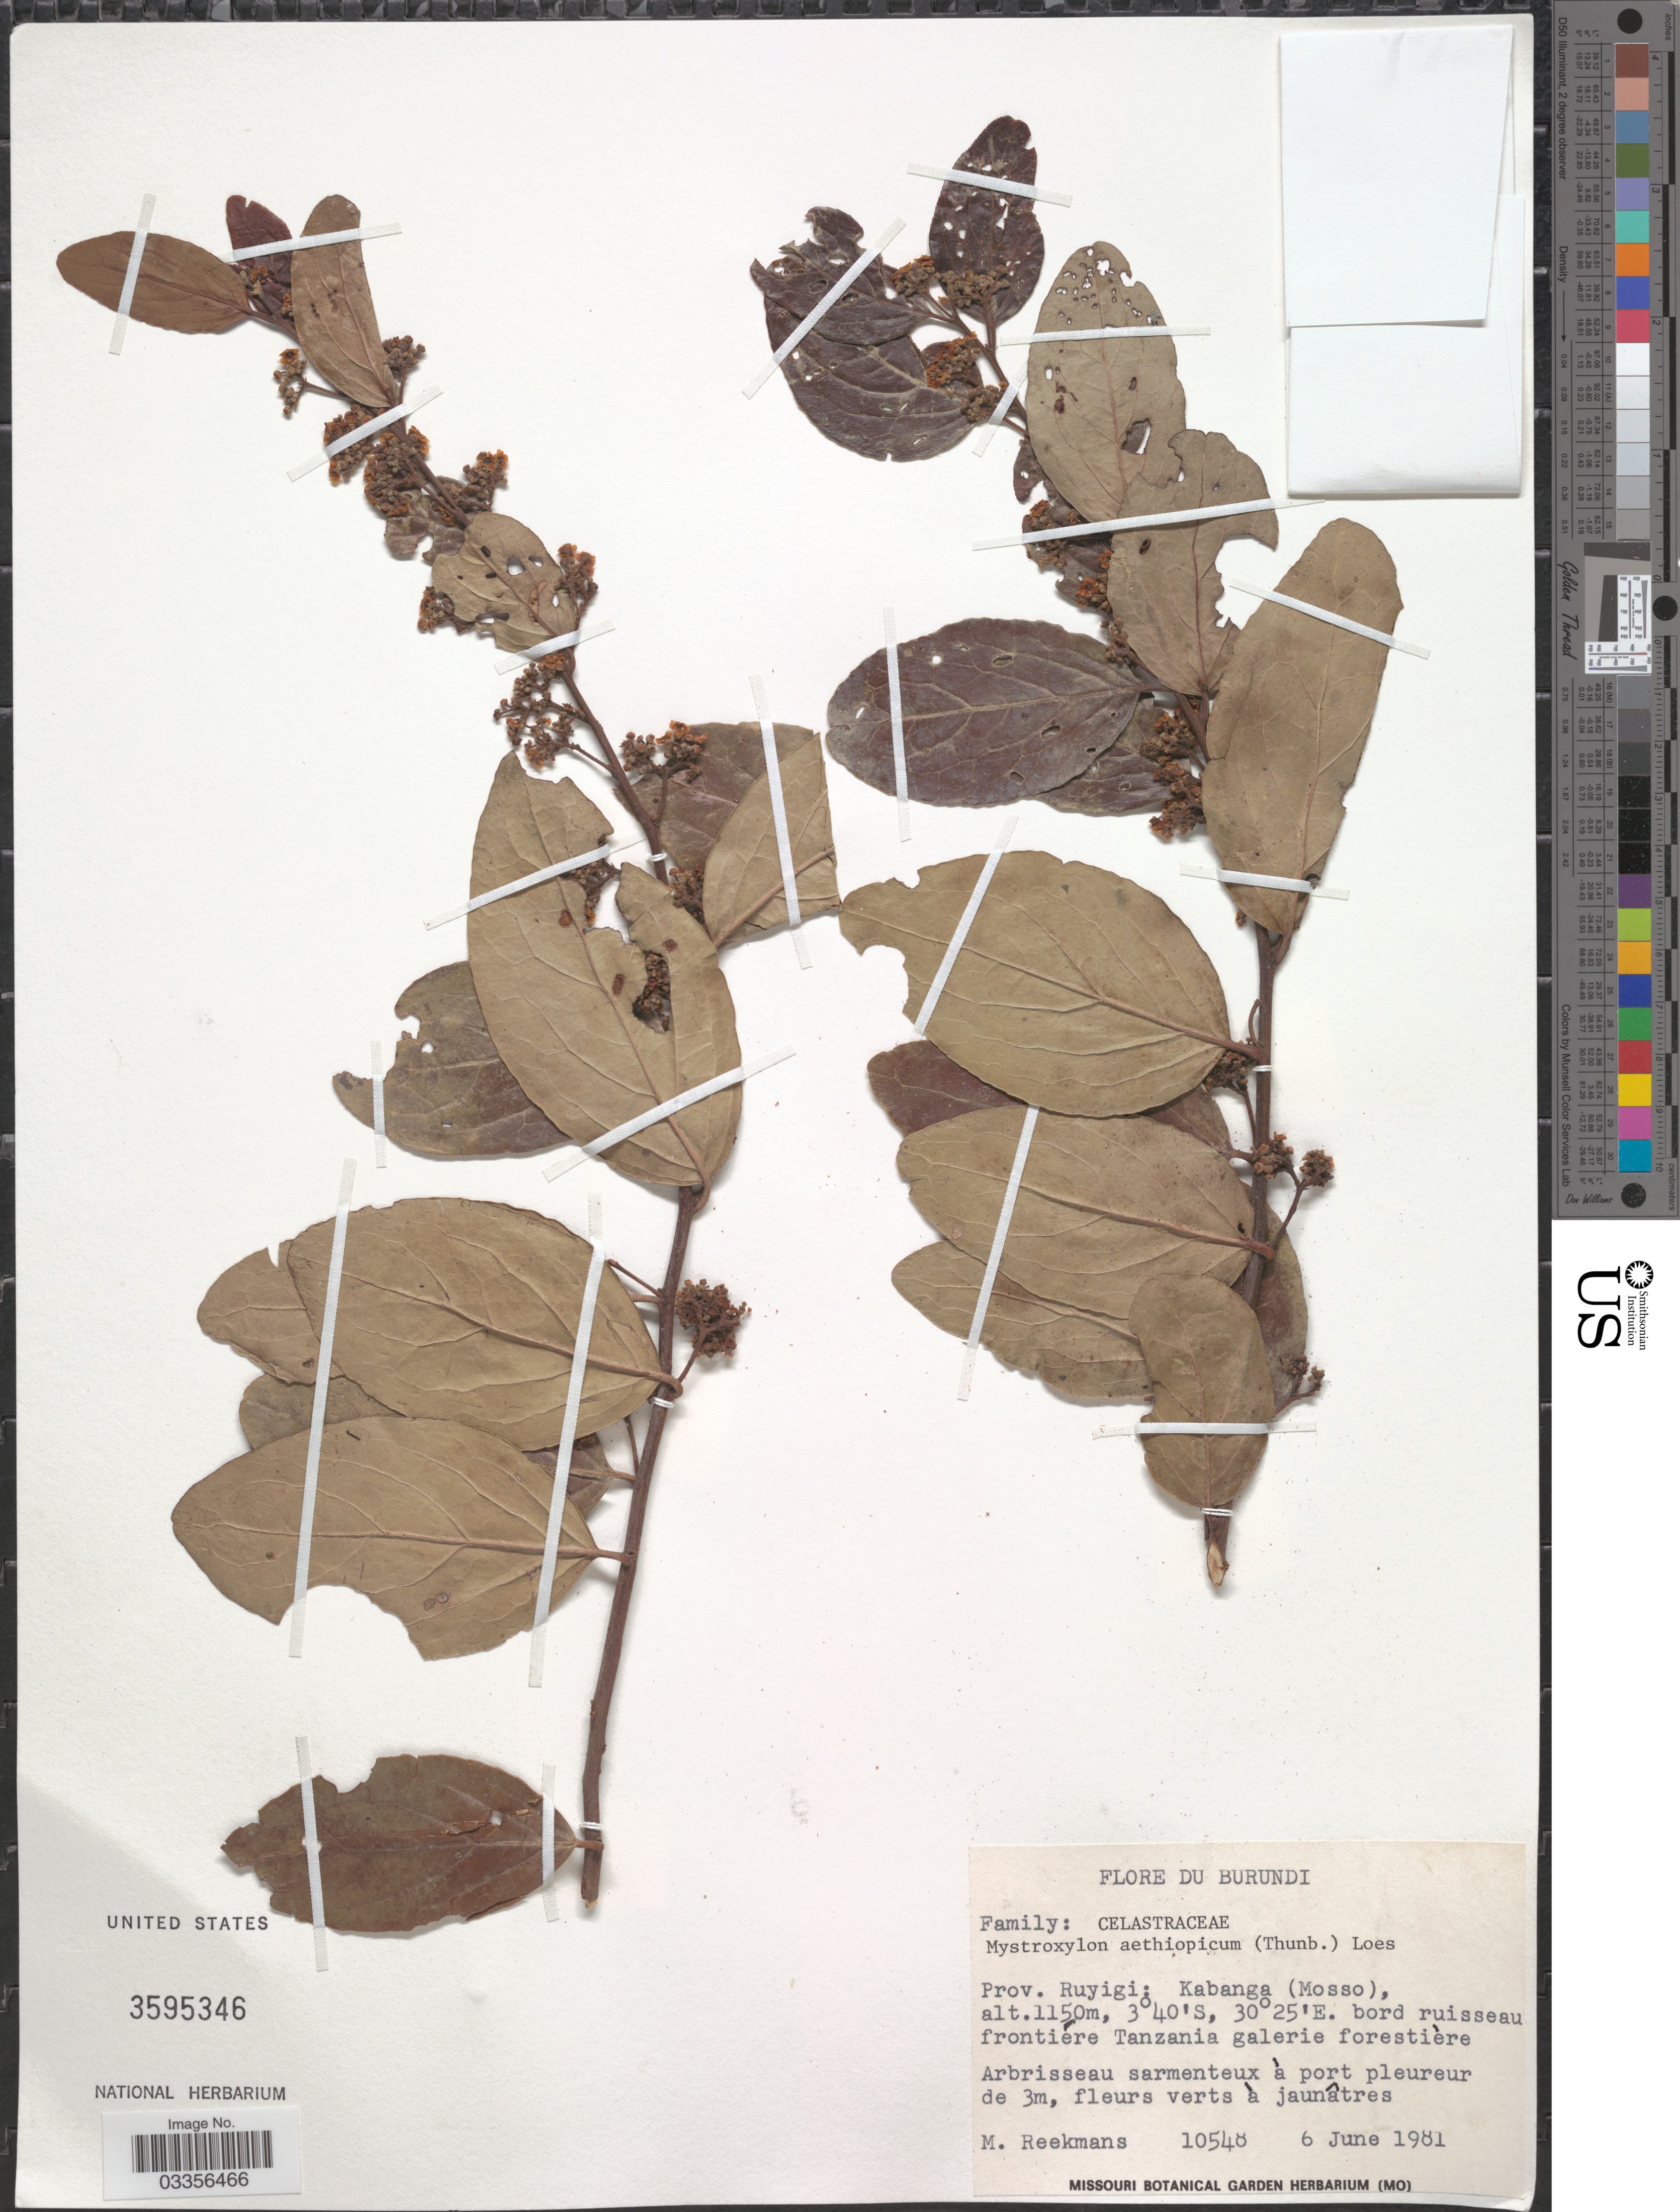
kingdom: Plantae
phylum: Tracheophyta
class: Magnoliopsida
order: Celastrales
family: Celastraceae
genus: Mystroxylon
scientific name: Mystroxylon aethiopicum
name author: (Thunb.) Loes.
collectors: M. Reekmans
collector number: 10548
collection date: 1981-06-06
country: Burundi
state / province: Ruyigi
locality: Kabanga (Mosso), bord ruisseau frontiére Tanzania galerie forestière.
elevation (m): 1150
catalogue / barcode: US 3595346